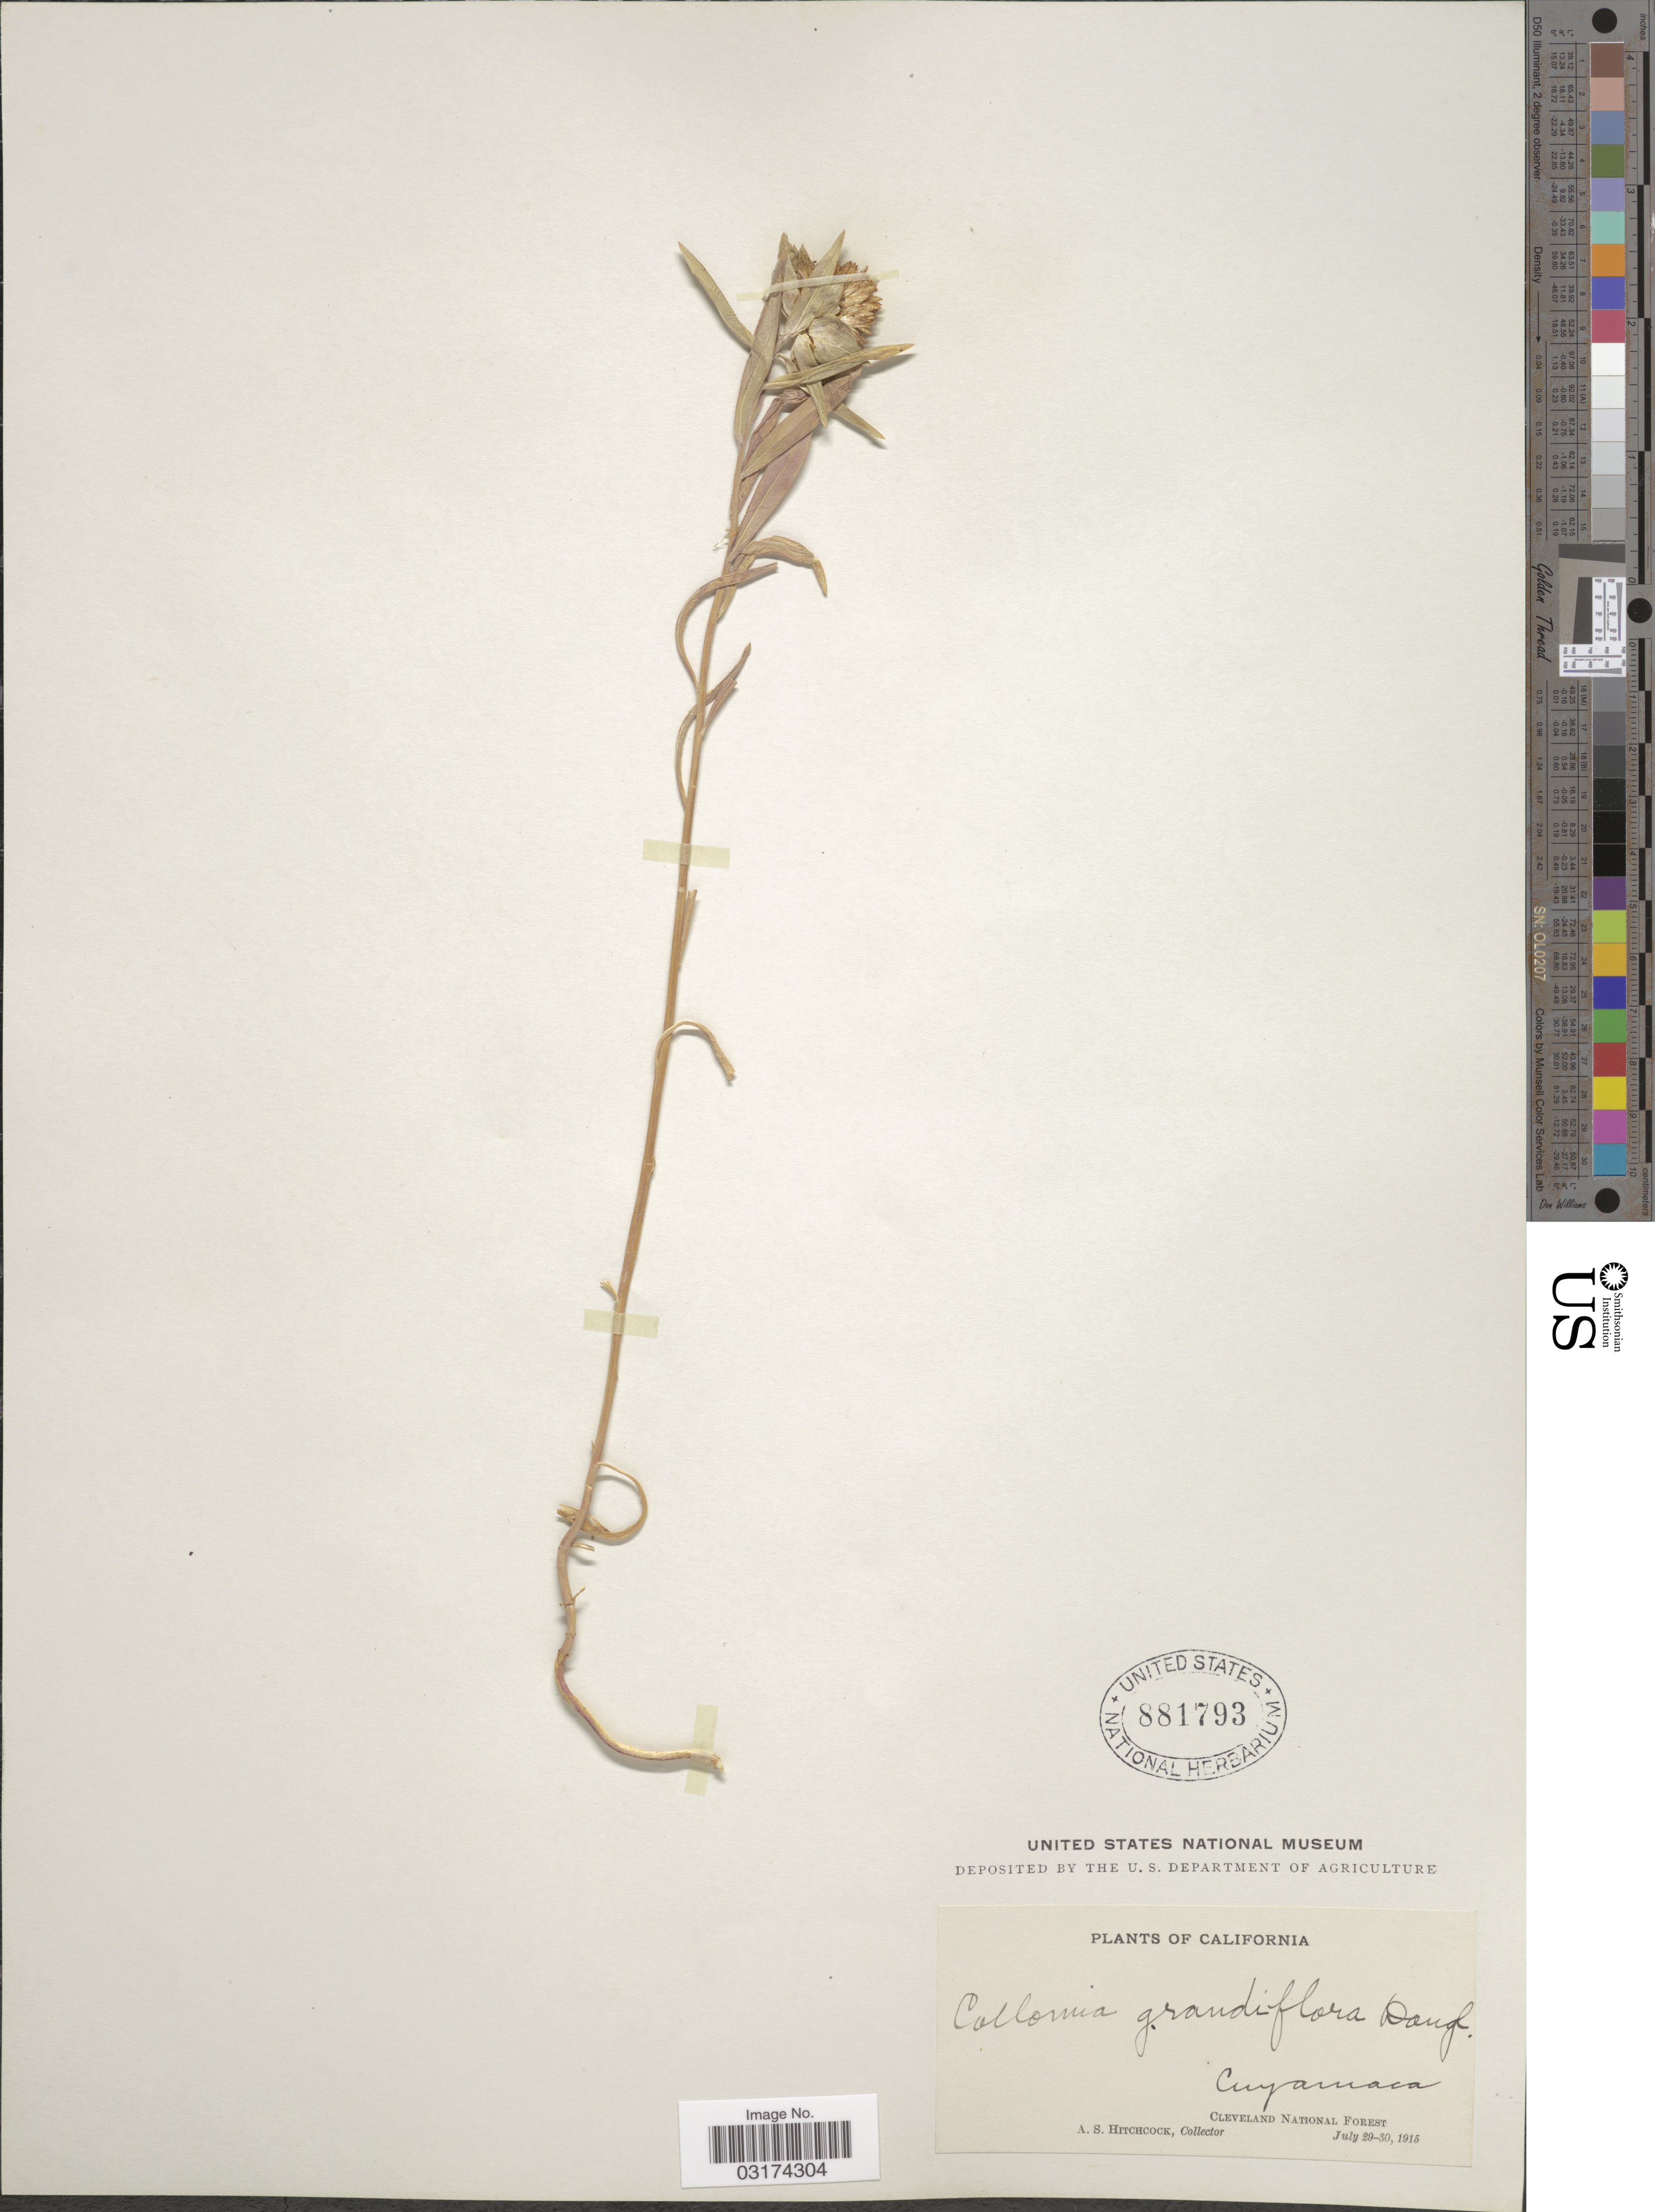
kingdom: Plantae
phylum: Tracheophyta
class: Magnoliopsida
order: Ericales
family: Polemoniaceae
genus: Collomia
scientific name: Collomia grandiflora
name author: Douglas ex Lindl.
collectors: A. S. Hitchcock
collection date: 1915-07-29/1915-07-30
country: United States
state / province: California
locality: Cuyamaca. Cleveland National Forest.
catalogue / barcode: US 881793